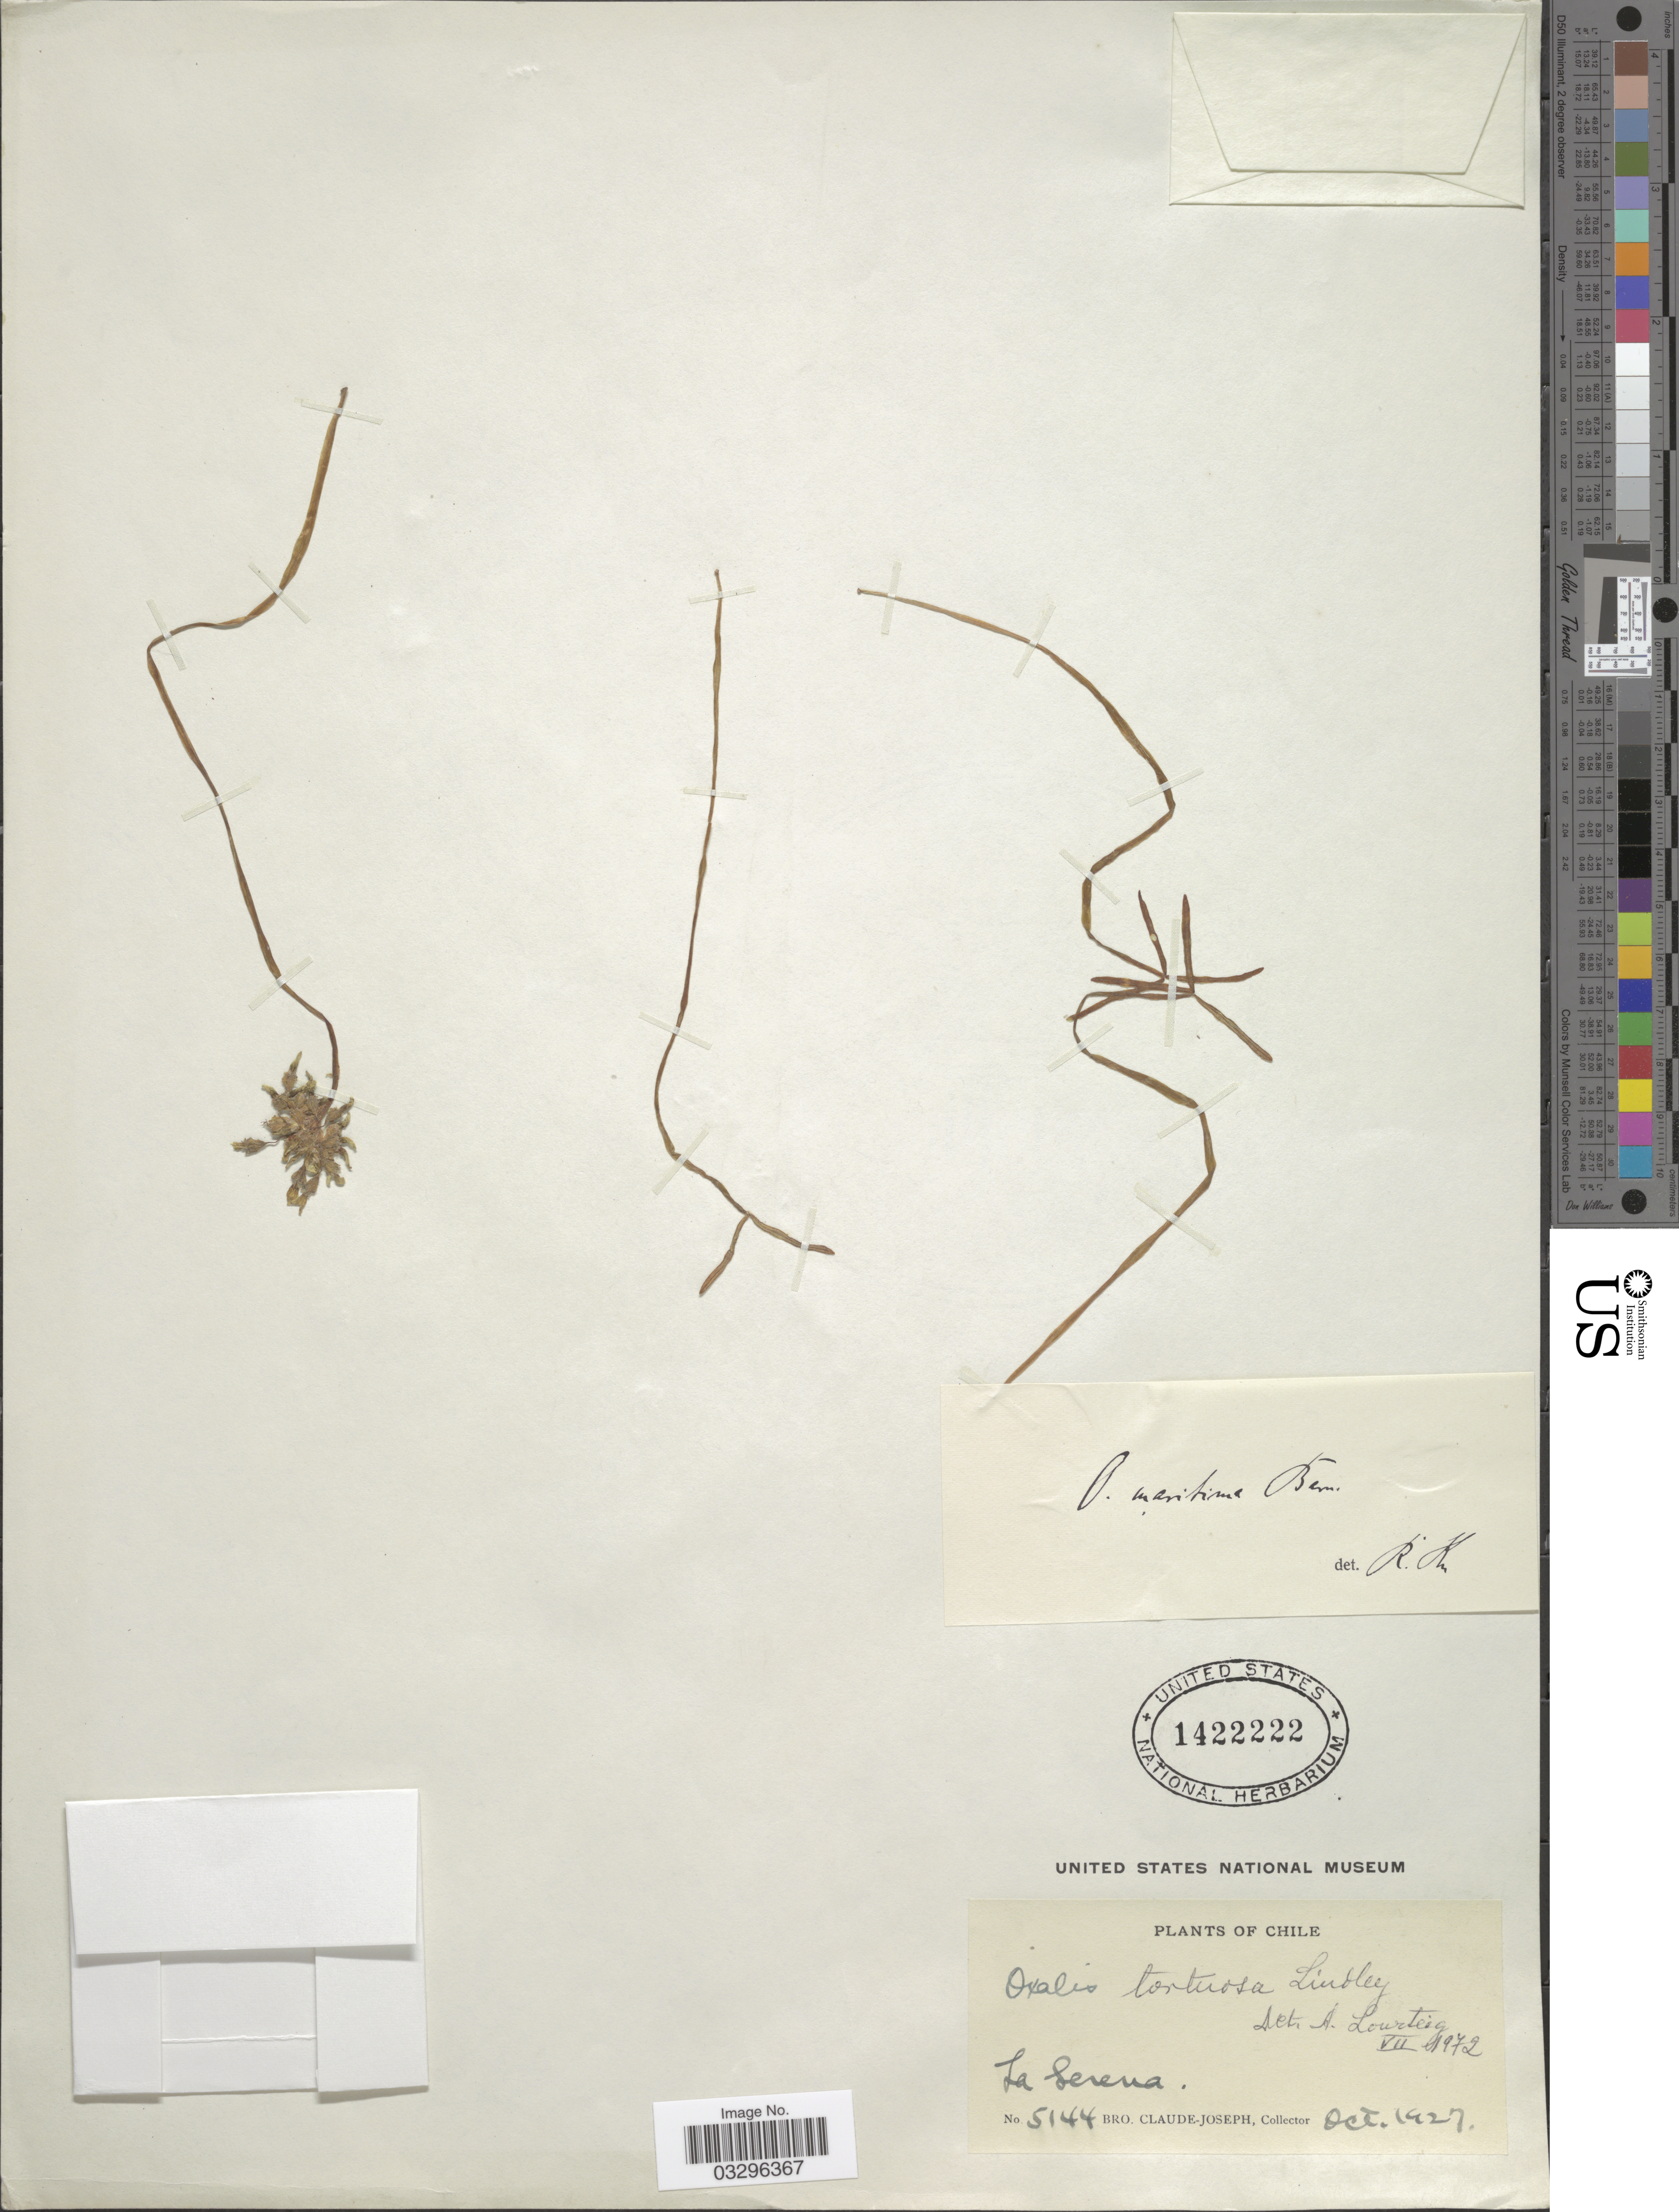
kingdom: Plantae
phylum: Tracheophyta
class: Magnoliopsida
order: Oxalidales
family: Oxalidaceae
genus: Oxalis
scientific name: Oxalis tortuosa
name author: Lindl.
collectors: Bro. Claude-Joseph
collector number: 5144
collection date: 1927-10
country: Chile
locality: La Serena.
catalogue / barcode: US 1422222